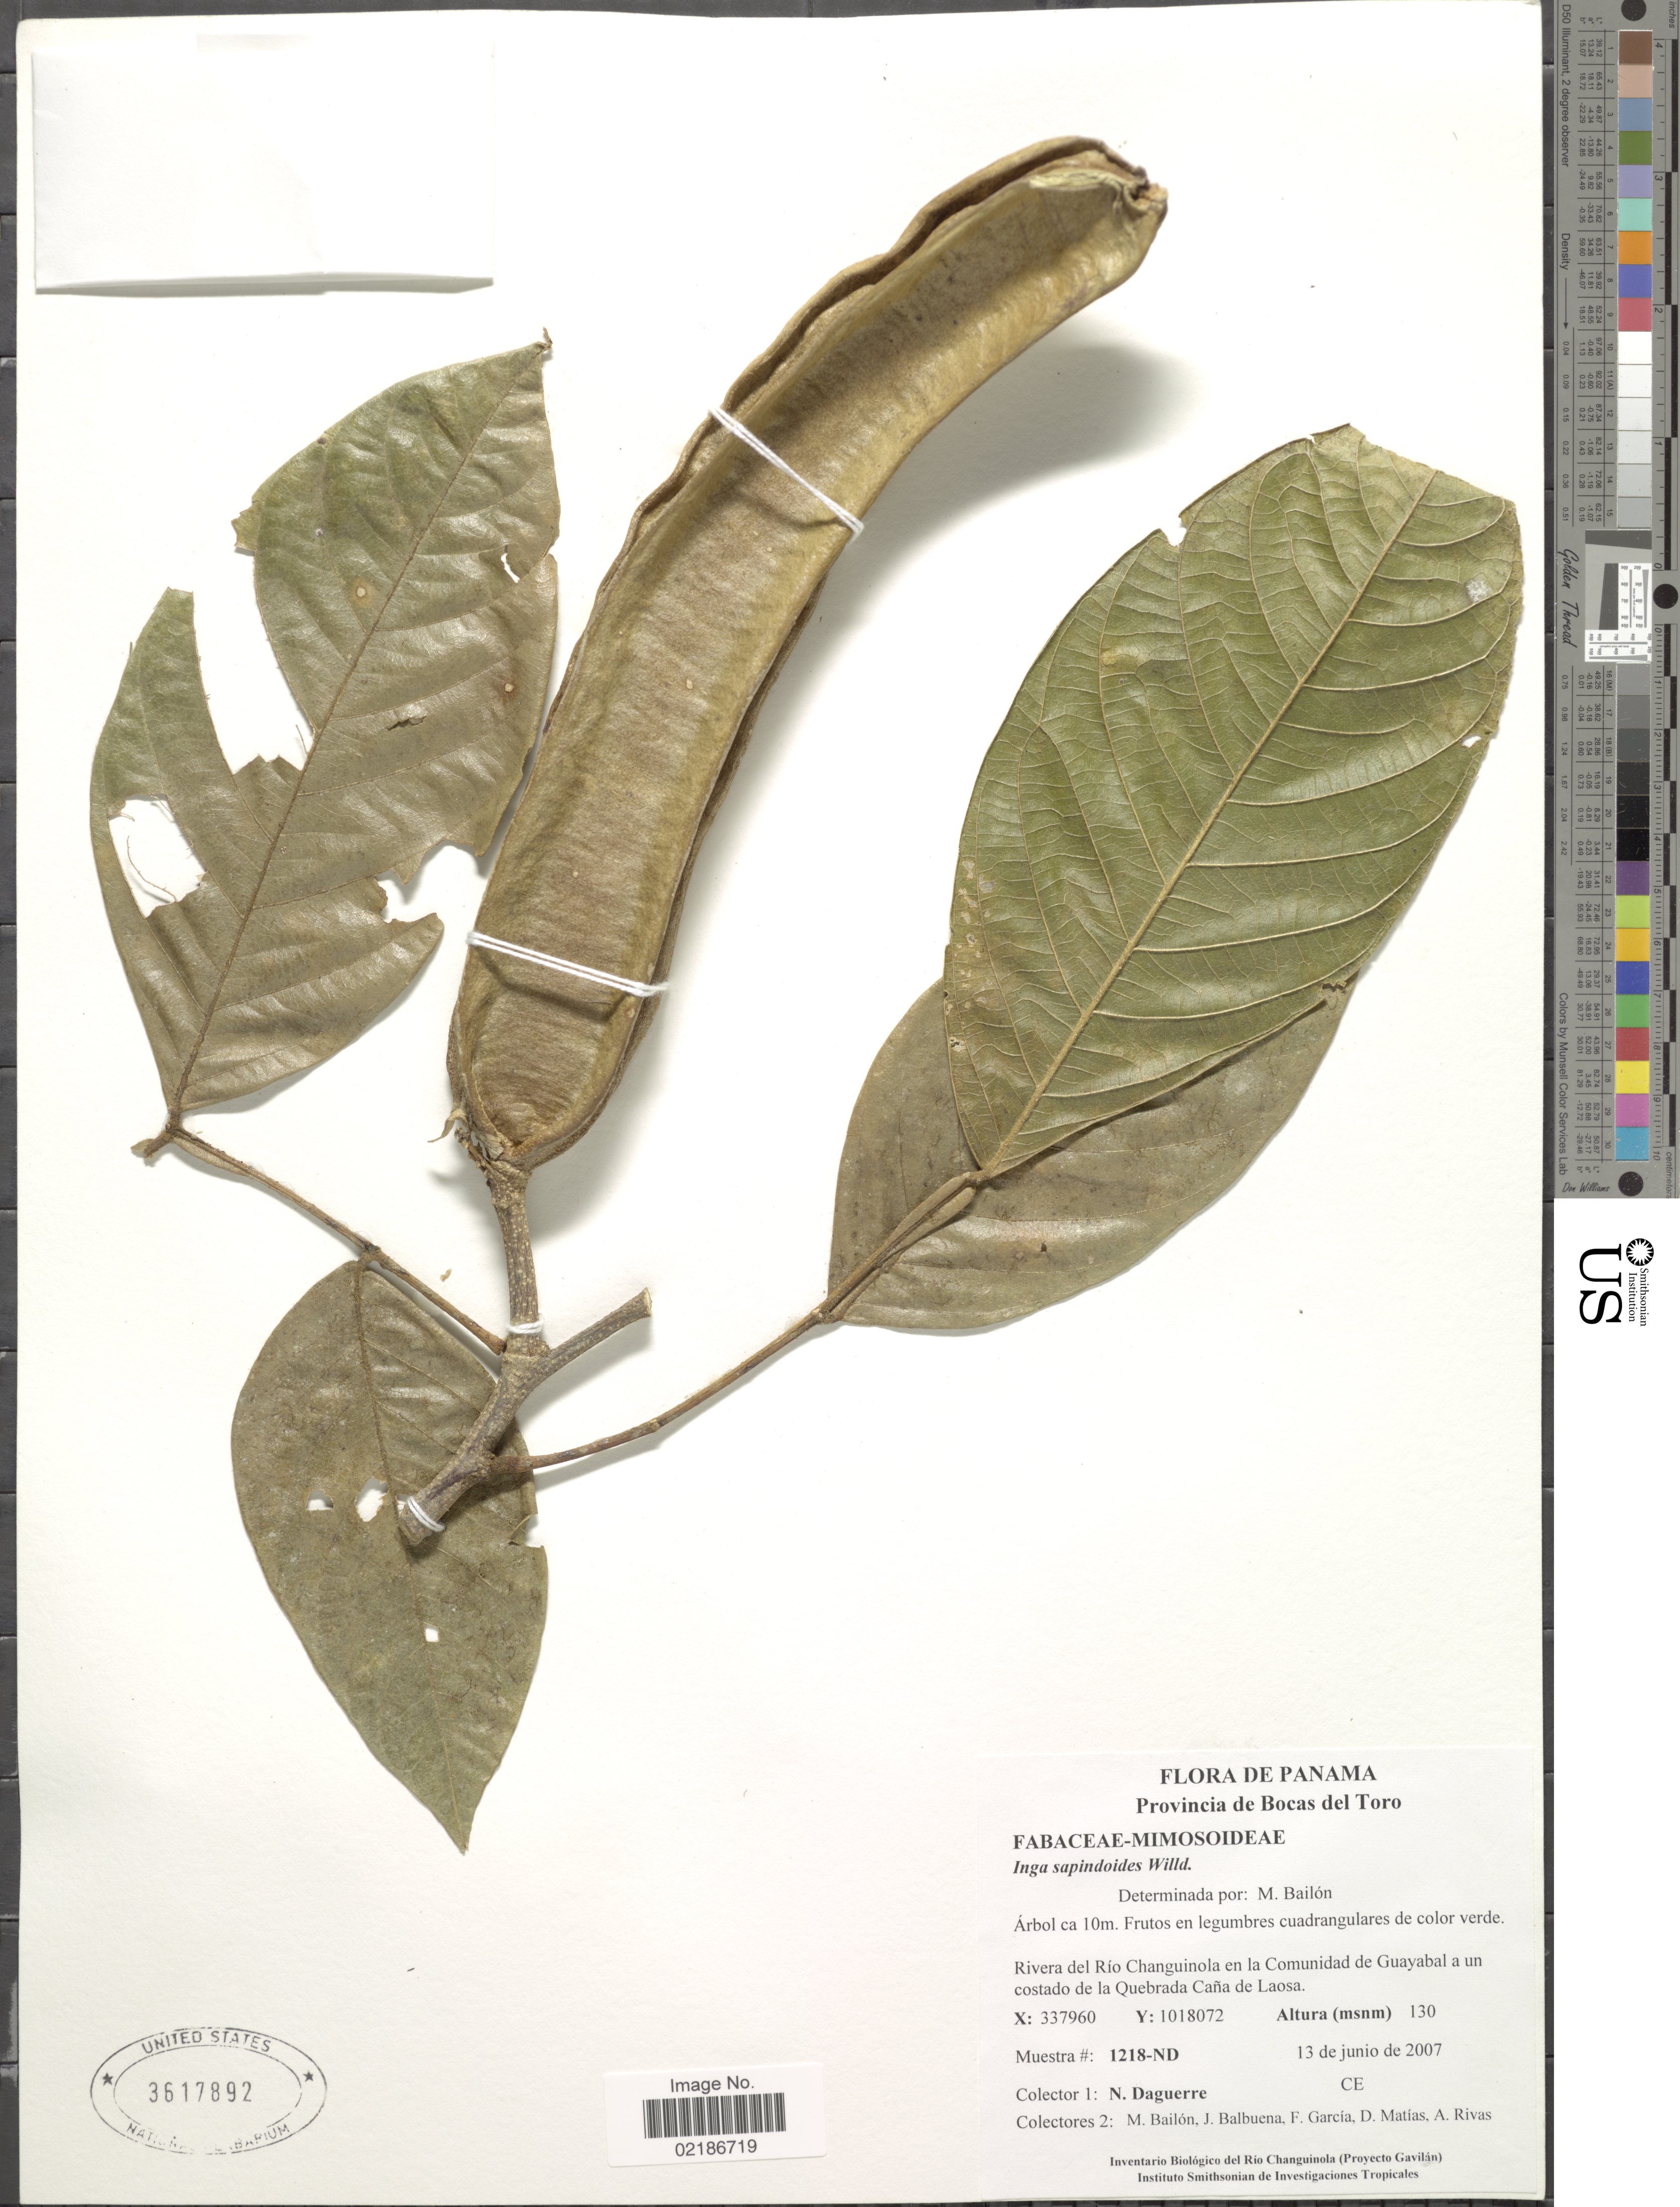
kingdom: Plantae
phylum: Tracheophyta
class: Magnoliopsida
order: Fabales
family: Fabaceae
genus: Inga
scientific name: Inga sapindoides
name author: Willd.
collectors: N. Daguerre, M. Bailón, J. Balbuena, F. Garcia & et al.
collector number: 1218-ND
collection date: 2007-06-13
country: Panama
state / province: Bocas del Toro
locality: Rivera del Rio Changuinola en la Comunidad de Guayabal a un costado de la Quebrada de Laosa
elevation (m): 130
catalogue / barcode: US 3617892